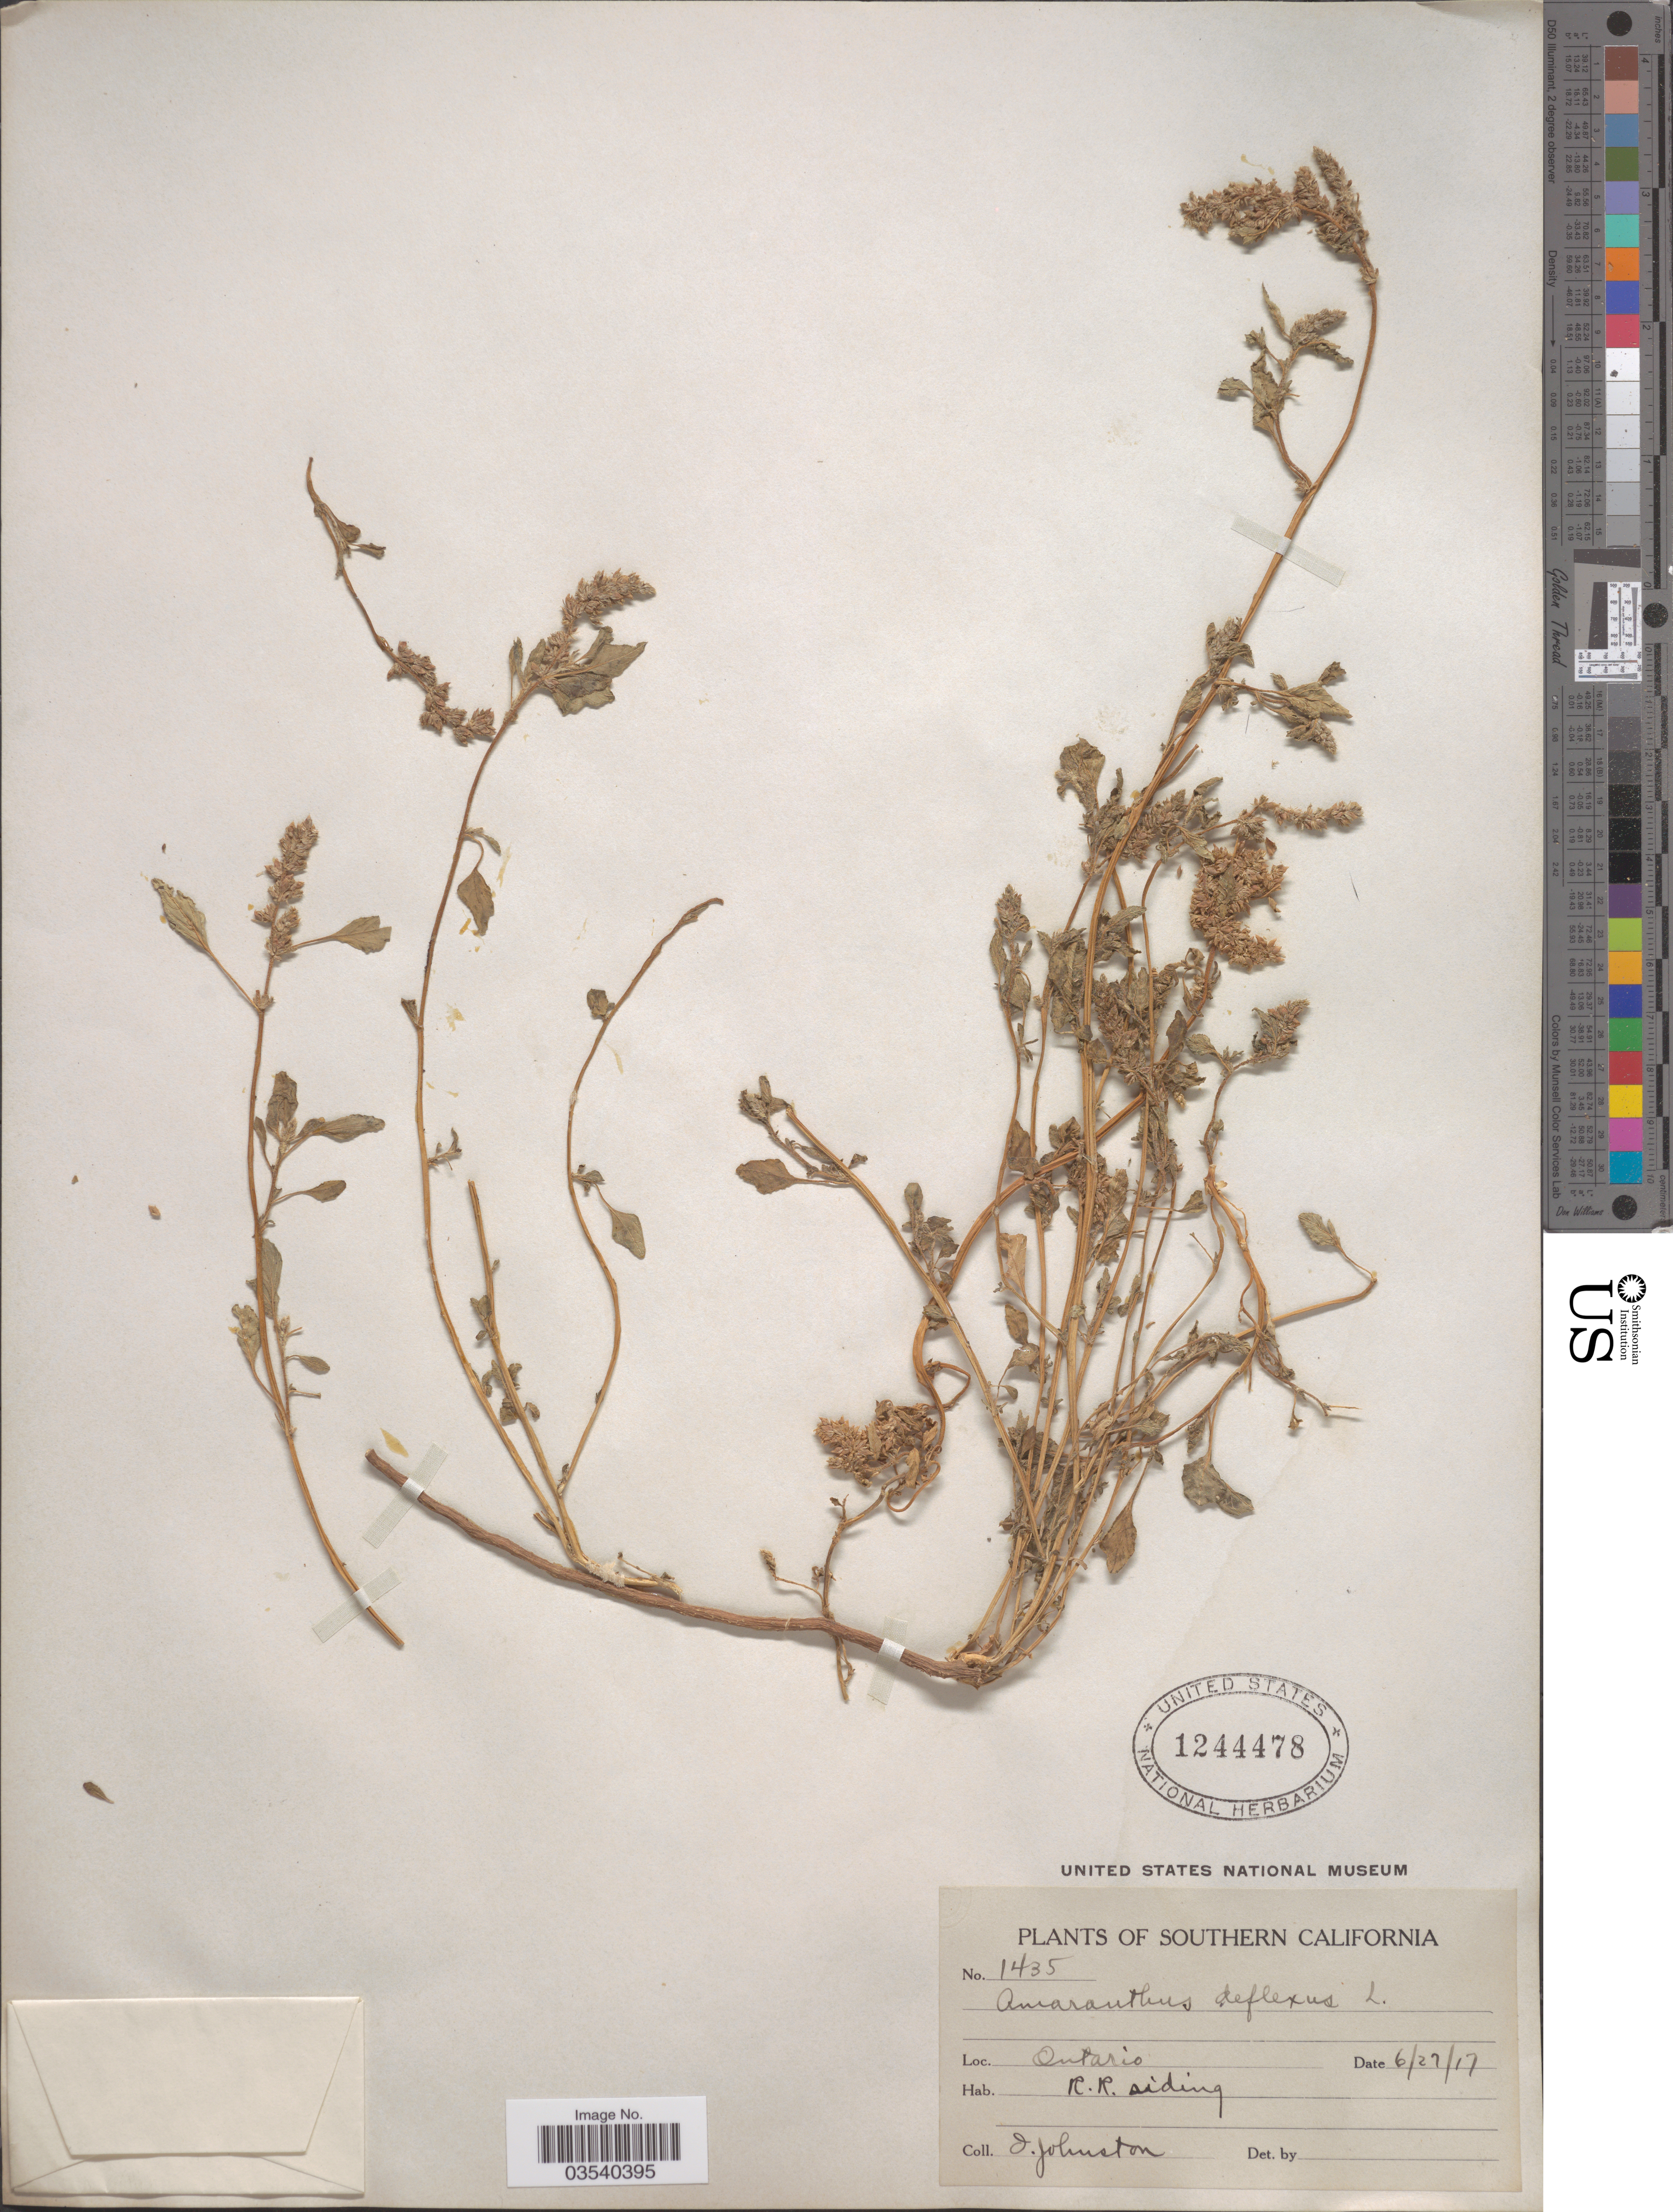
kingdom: Plantae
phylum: Tracheophyta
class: Magnoliopsida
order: Caryophyllales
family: Amaranthaceae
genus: Amaranthus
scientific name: Amaranthus deflexus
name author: L.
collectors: I. Johnston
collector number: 1435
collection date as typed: Transcribed d/m/y: 27/6/17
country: United States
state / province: California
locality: Southern California. Ontario. R. R. siding.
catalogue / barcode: US 1244478